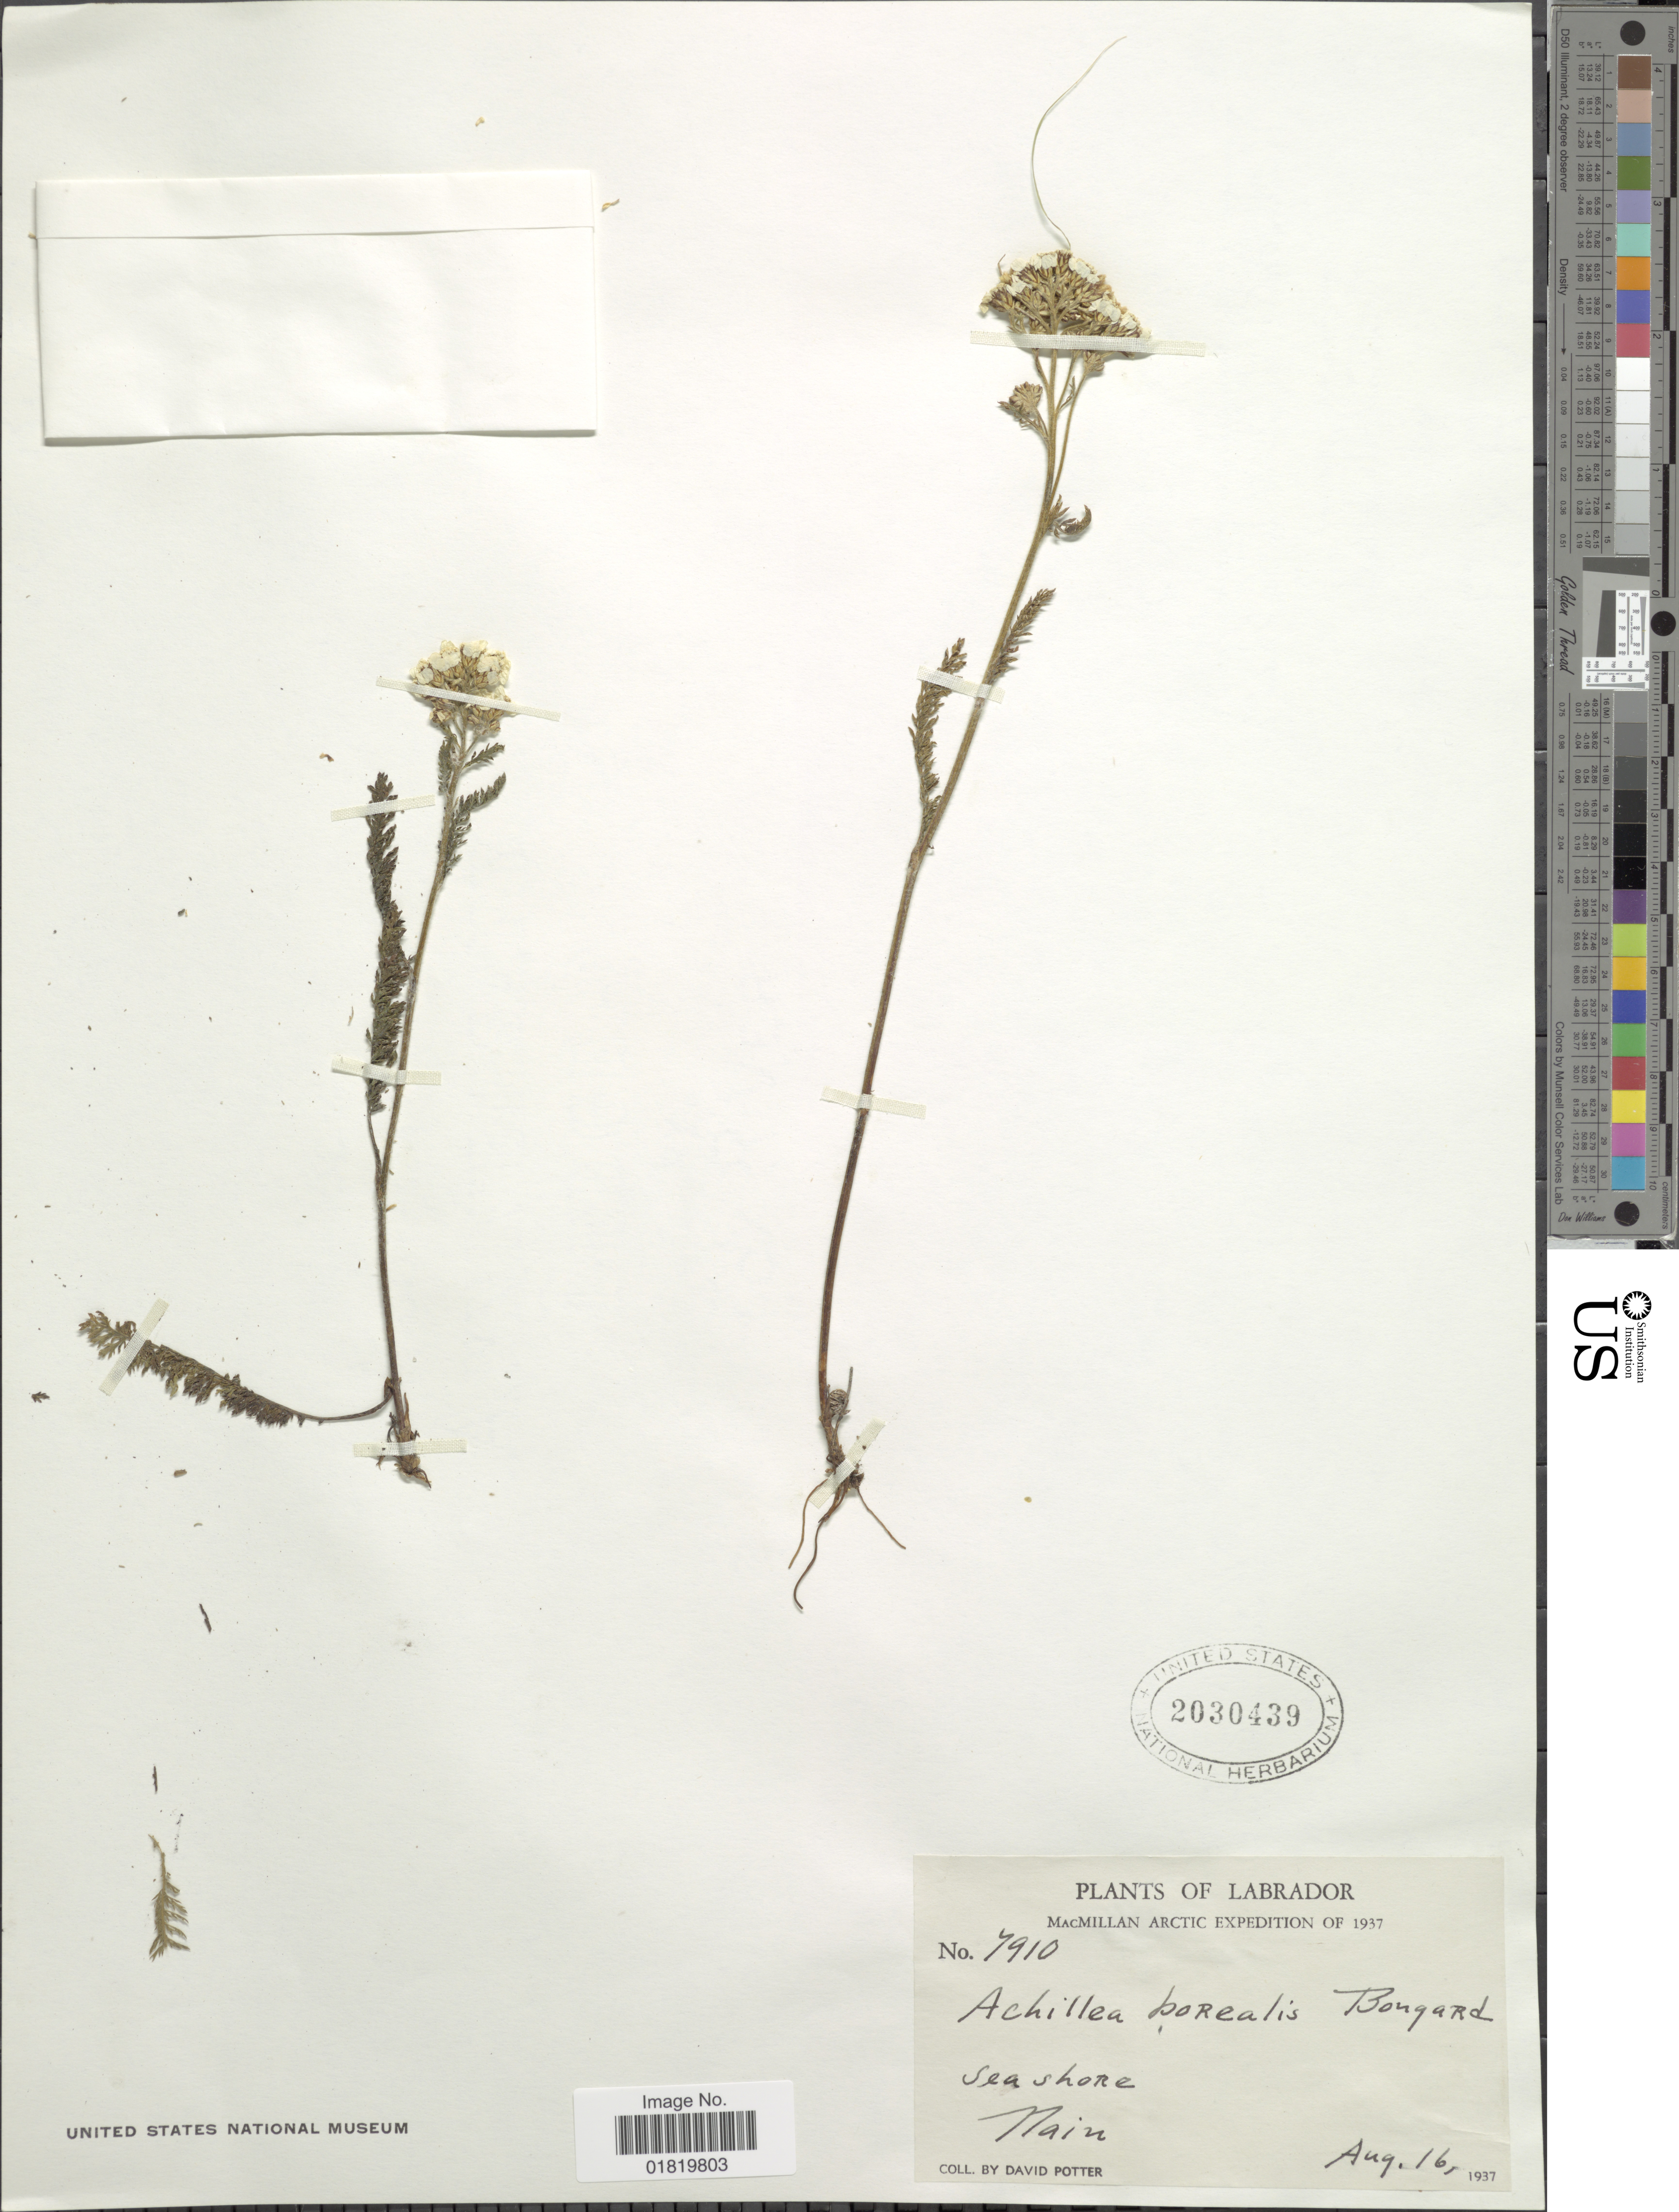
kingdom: Plantae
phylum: Tracheophyta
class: Magnoliopsida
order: Asterales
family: Asteraceae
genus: Achillea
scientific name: Achillea borealis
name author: Bong.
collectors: D. Potter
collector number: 7910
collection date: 1937-08-16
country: Canada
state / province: Newfoundland and Labrador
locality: Labrador. MacMillan Arctic. Seashore. Nain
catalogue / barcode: US 2030439